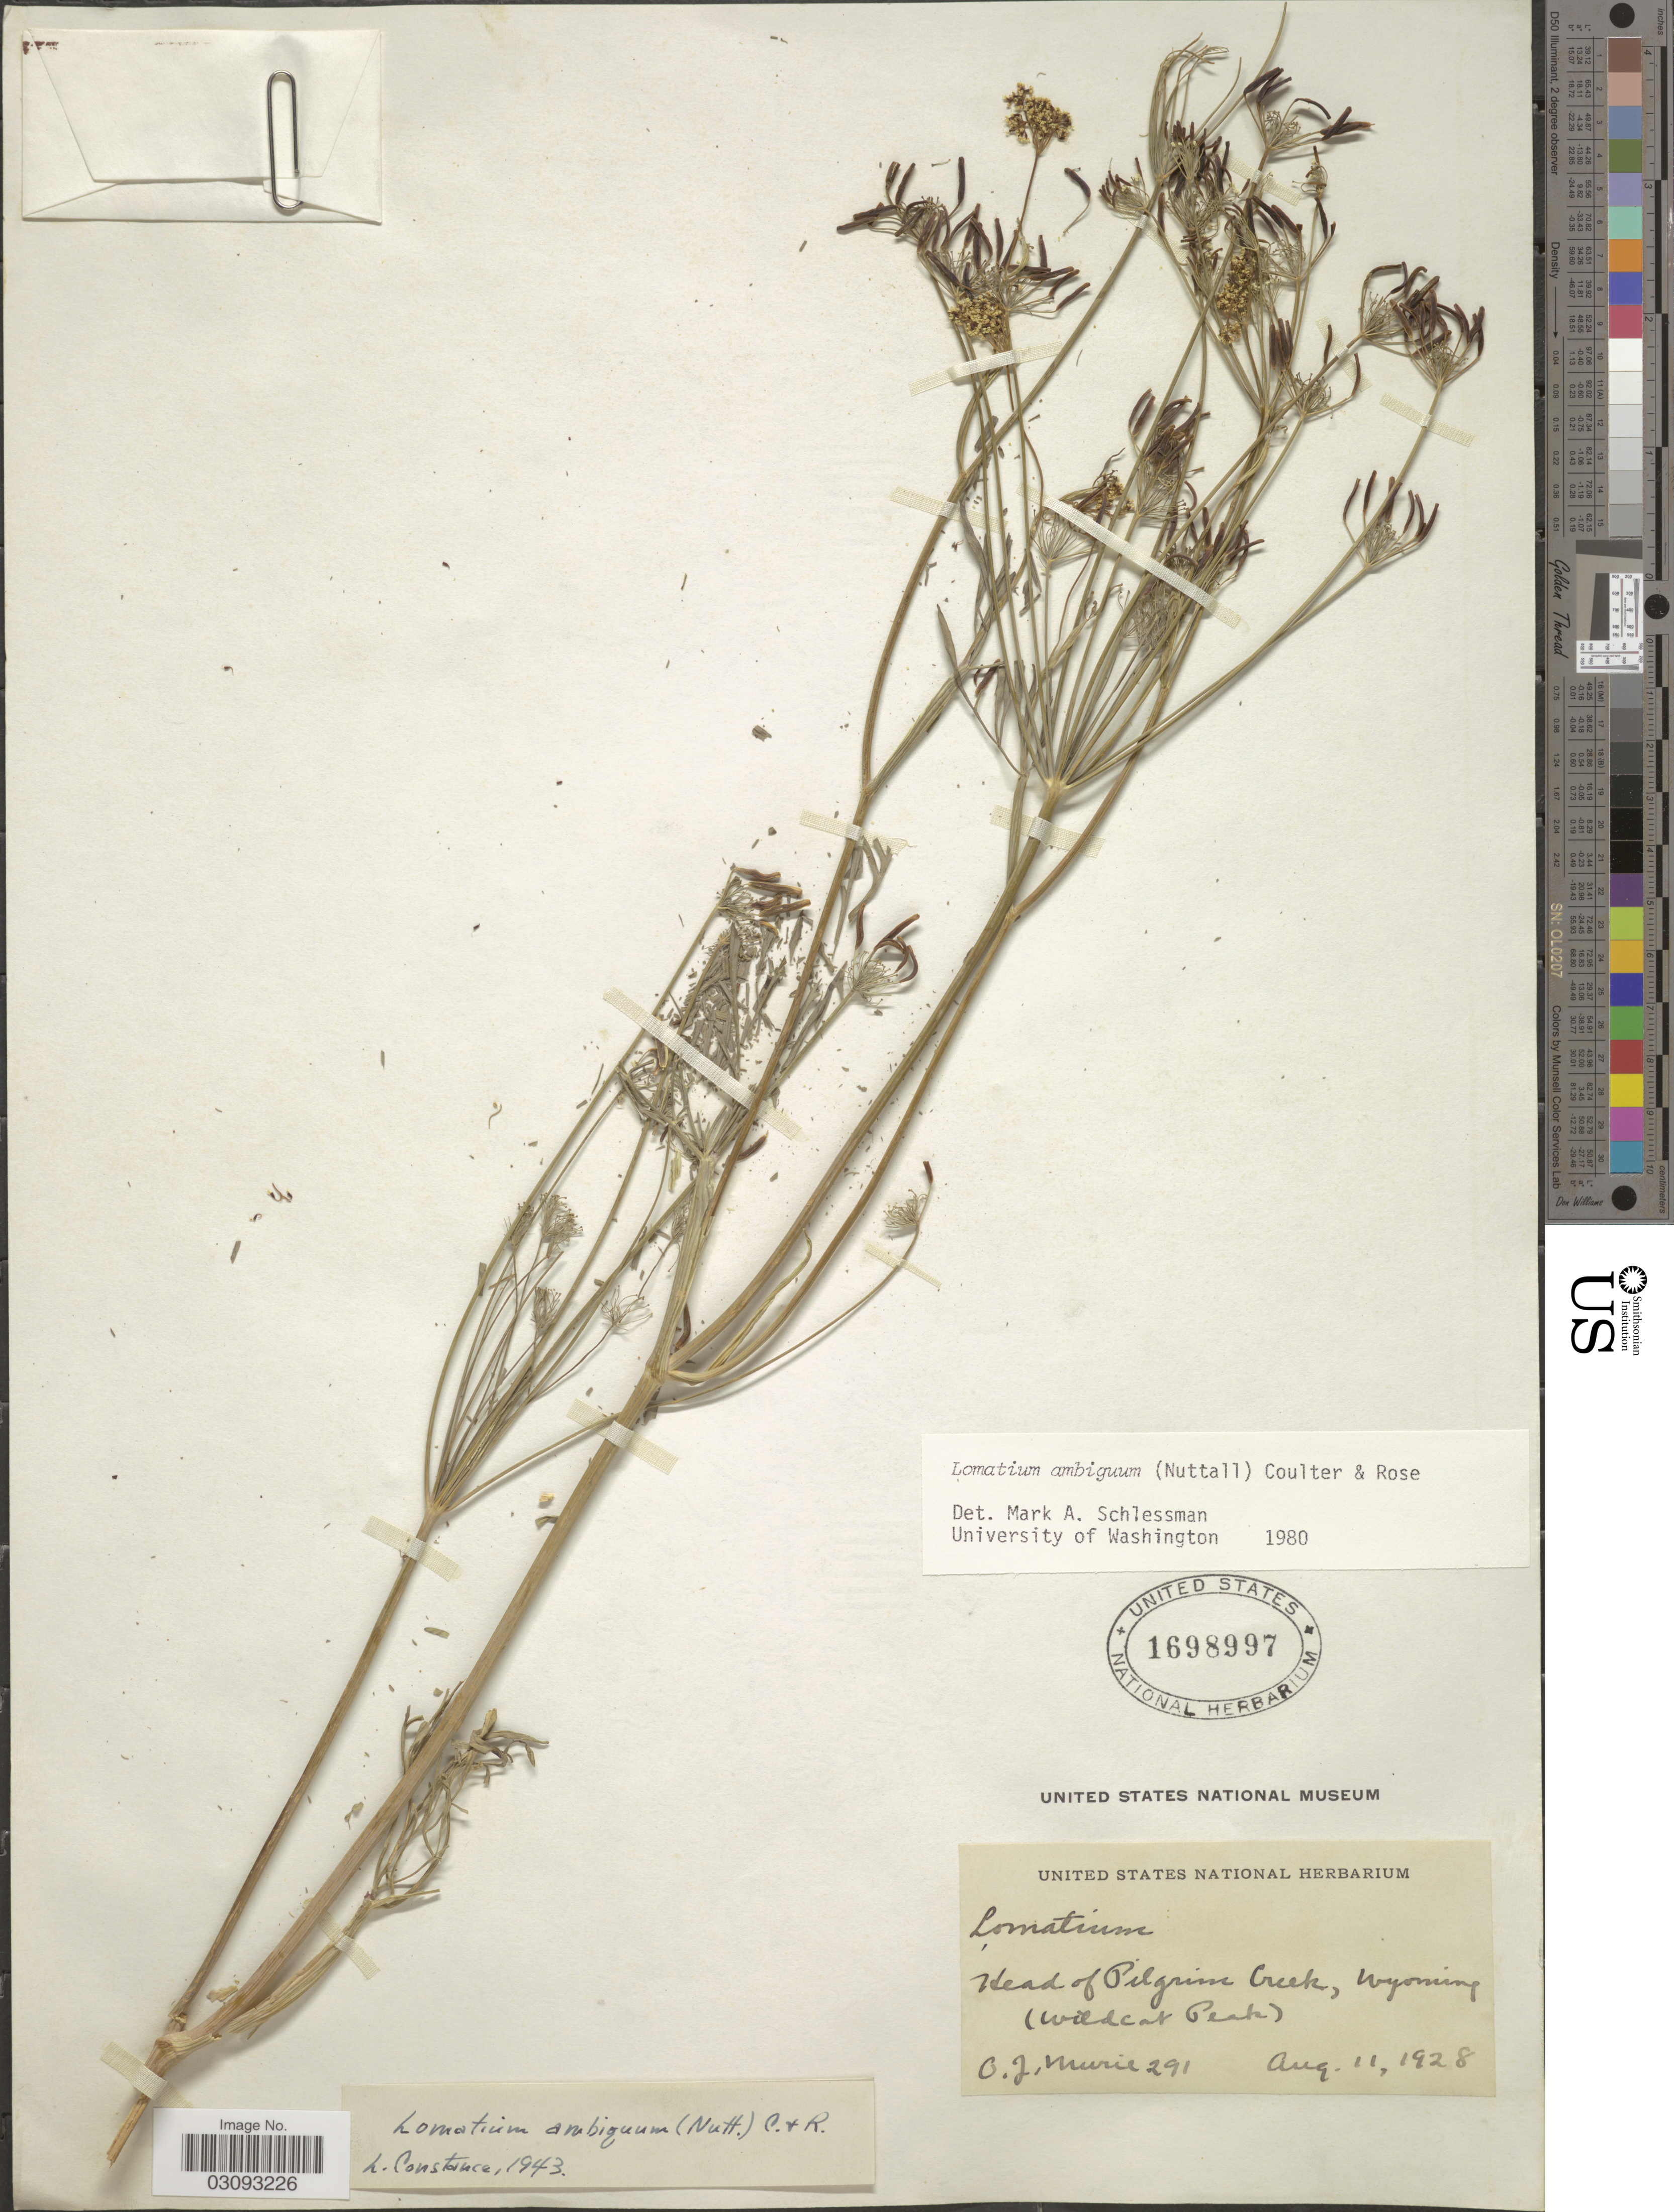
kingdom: Plantae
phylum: Tracheophyta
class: Magnoliopsida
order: Apiales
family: Apiaceae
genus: Lomatium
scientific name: Lomatium ambiguum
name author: (Nutt.) Coult. & Rose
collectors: O. Murie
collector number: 291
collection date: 1928-08-11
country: United States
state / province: Wyoming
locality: Head of Pilgrim Creek, (Wildcat Peak).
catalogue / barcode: US 1698997